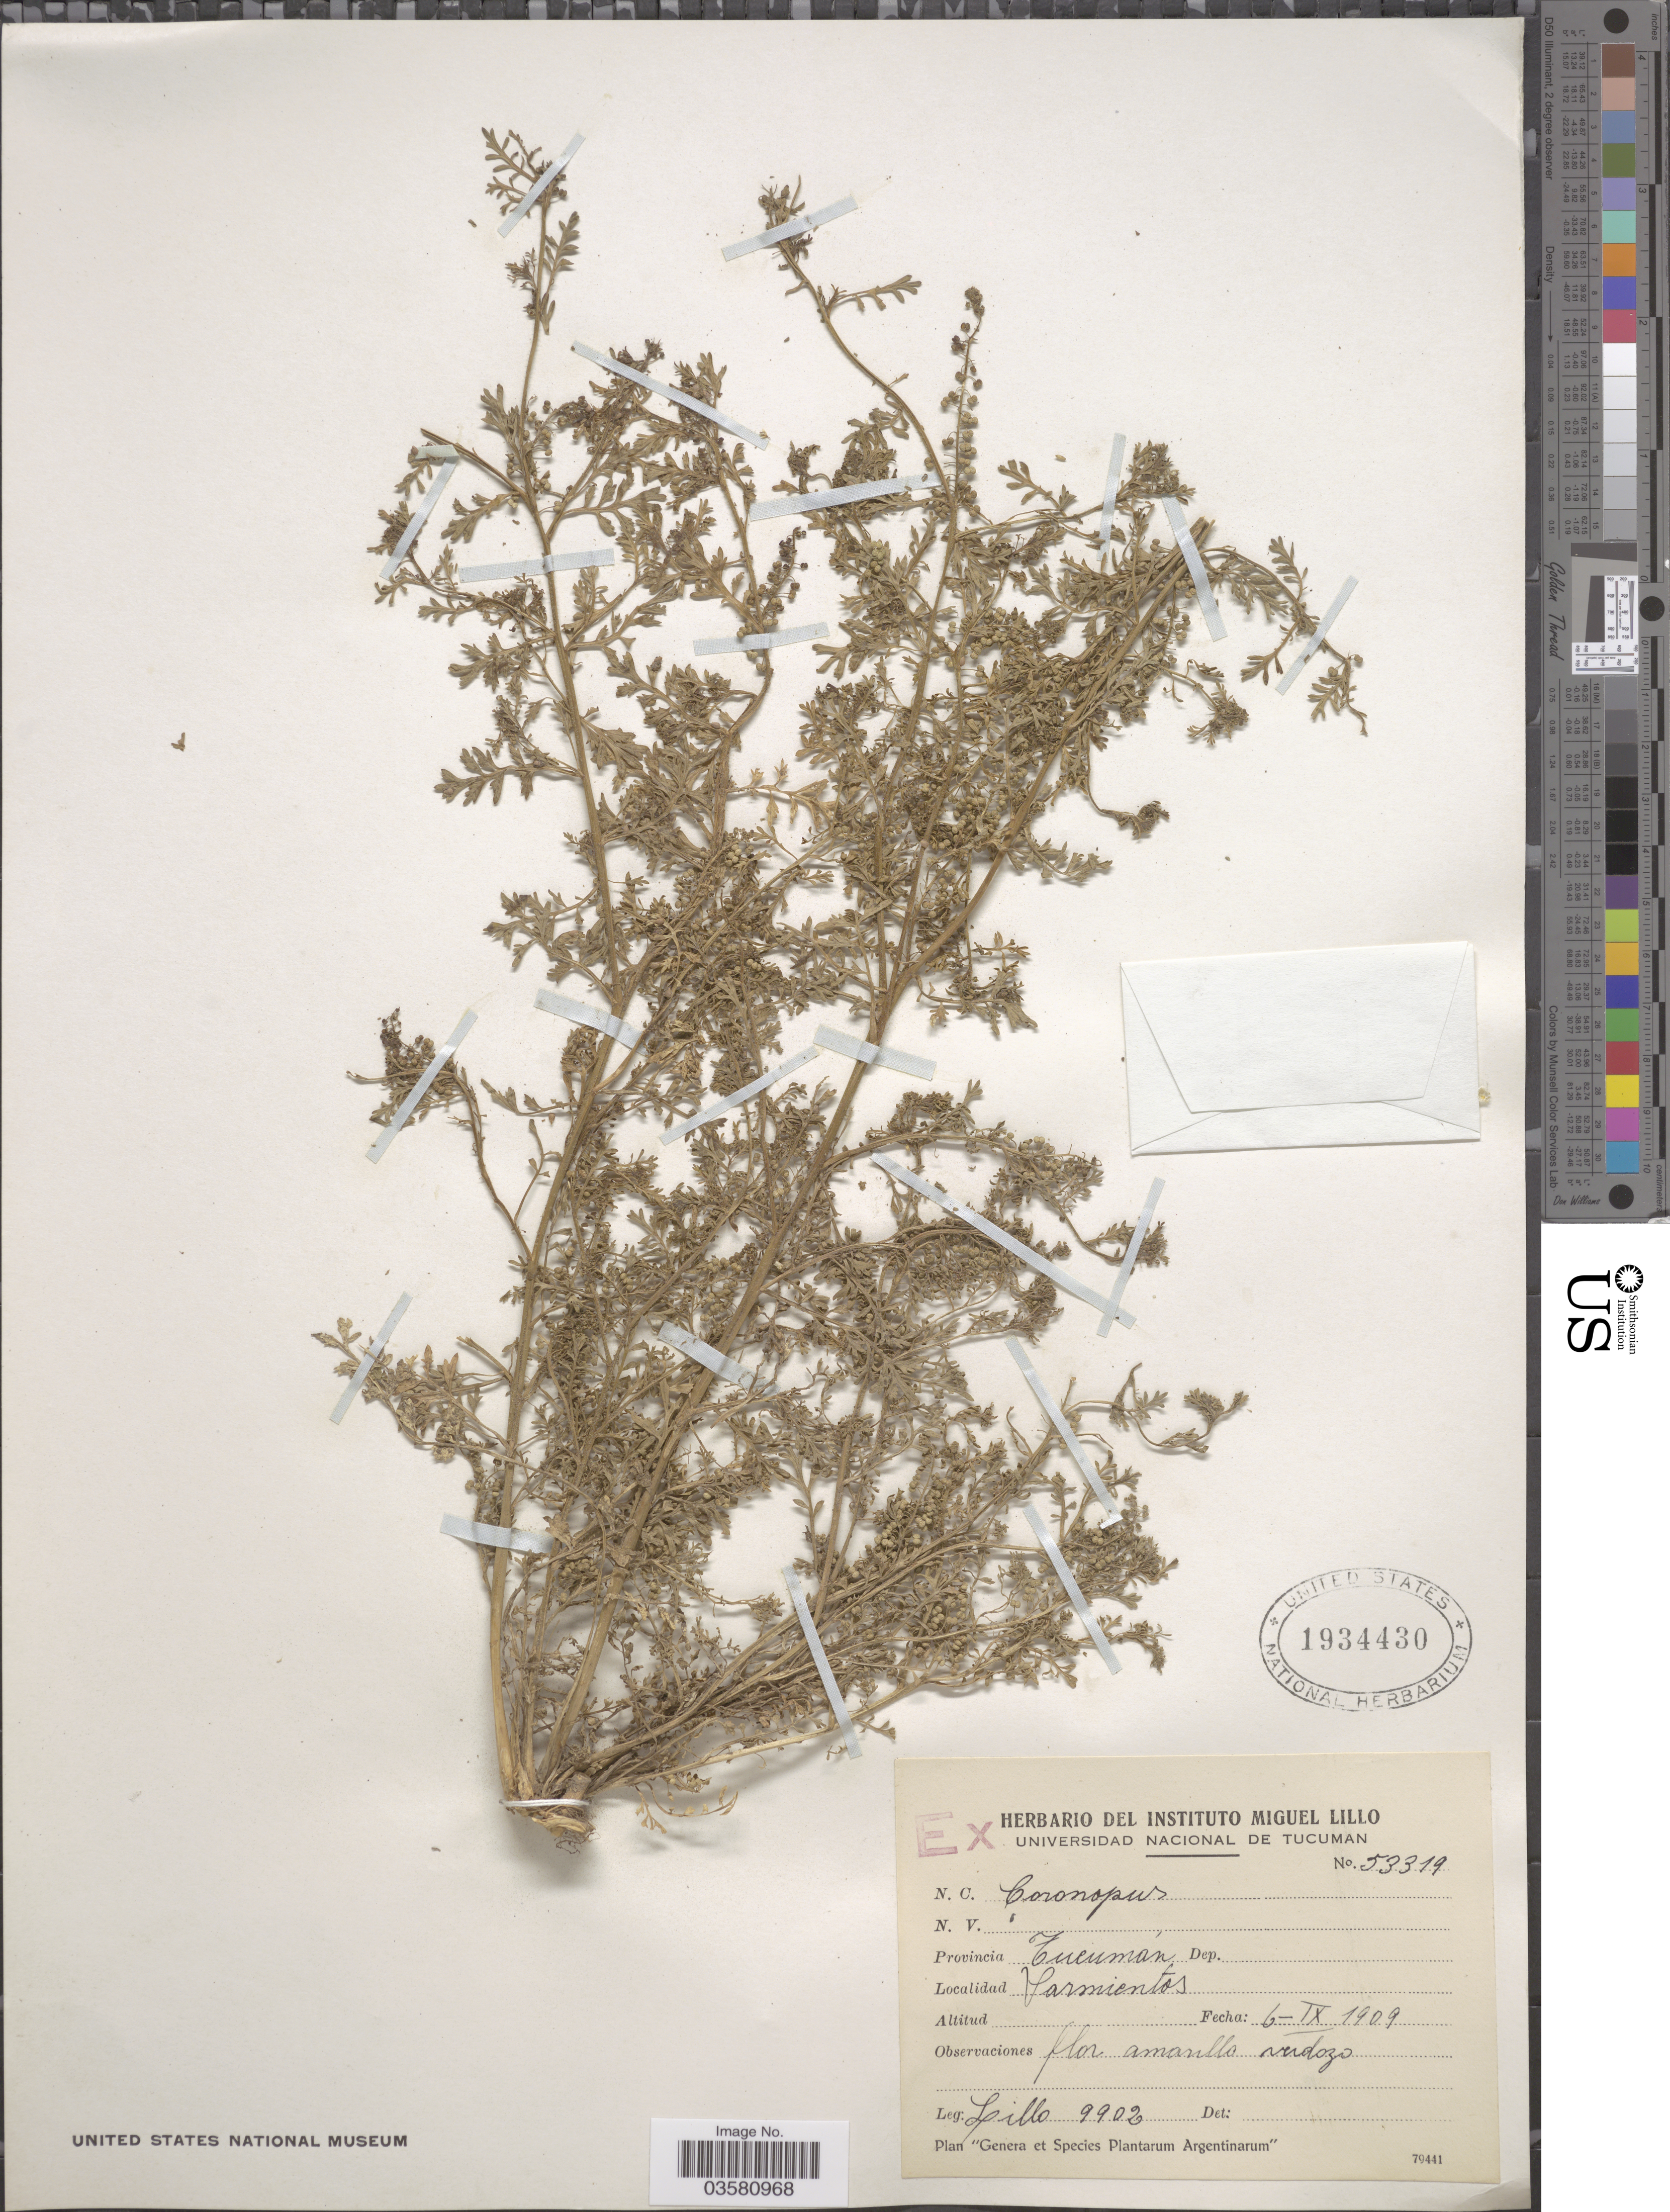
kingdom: Plantae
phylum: Tracheophyta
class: Magnoliopsida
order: Brassicales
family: Brassicaceae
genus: Lepidium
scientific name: Lepidium didymum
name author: L.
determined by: Strong, M. T., (US), Smithsonian Institution - National Museum of Natural History (UNITED STATES)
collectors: M. Lillo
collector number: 9902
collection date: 1909-09-06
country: Argentina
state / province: Tucuman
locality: Sarmientos.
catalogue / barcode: US 1934430